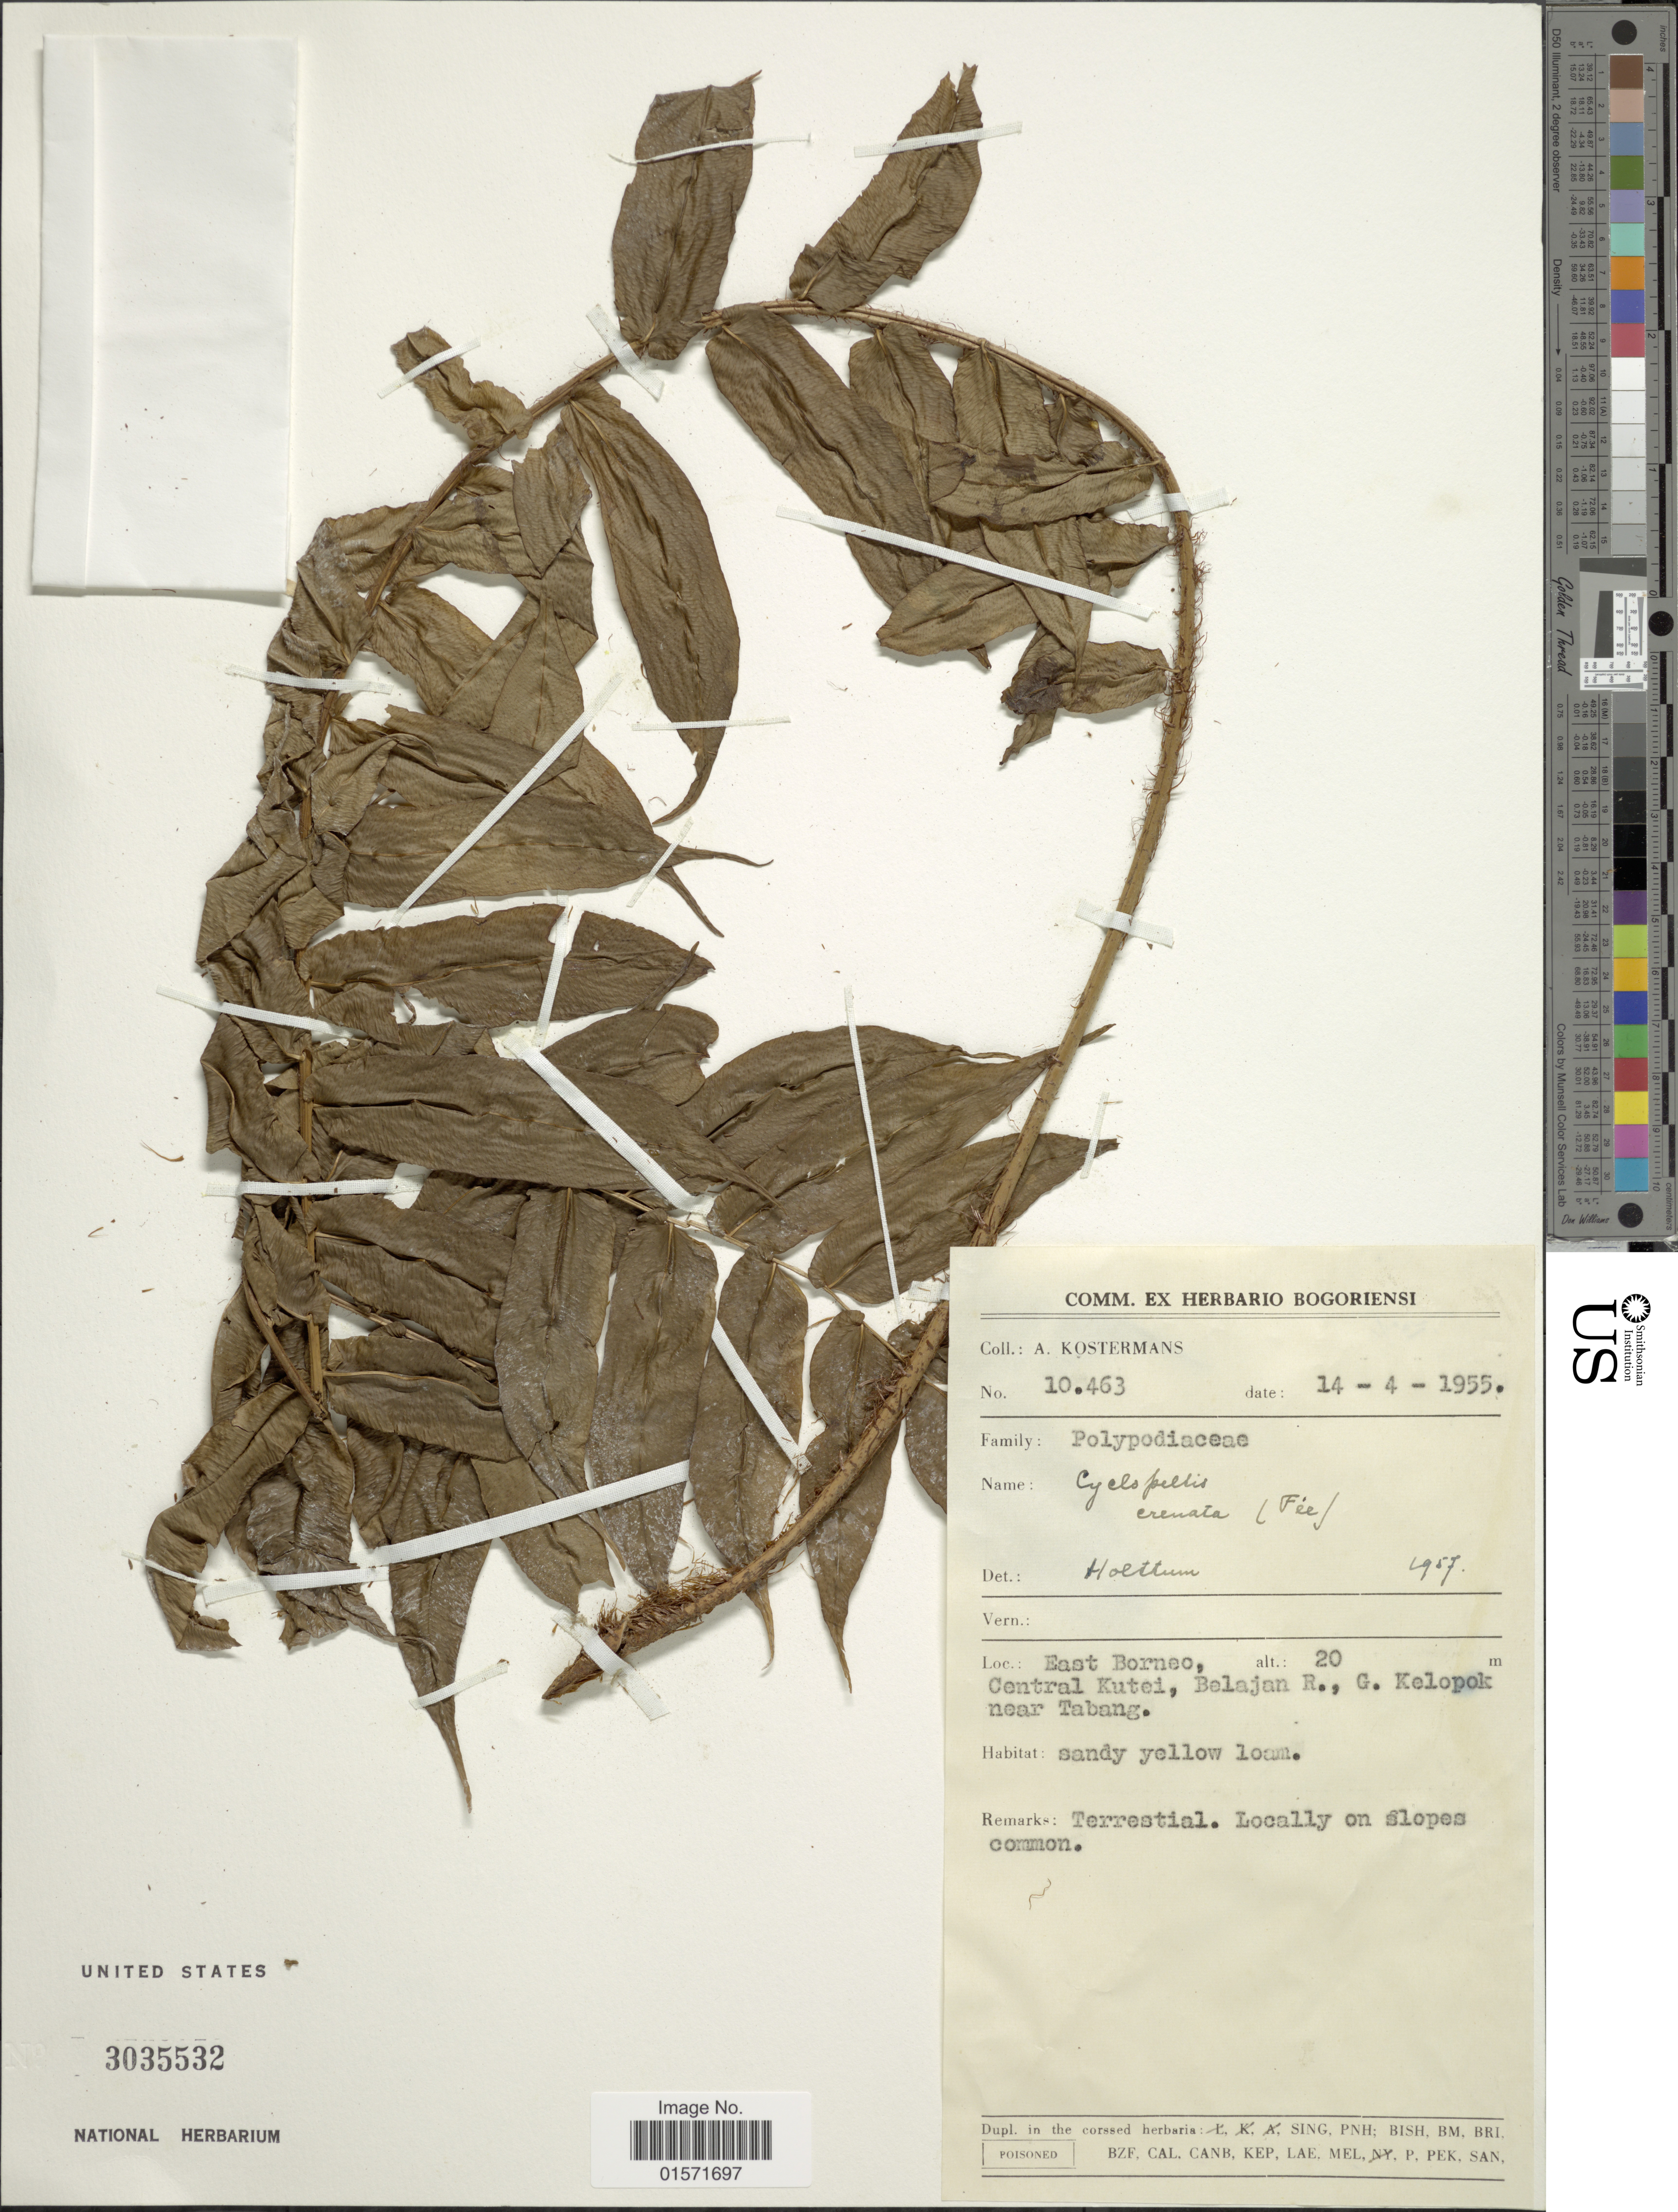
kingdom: Plantae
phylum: Tracheophyta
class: Polypodiopsida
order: Polypodiales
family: Lomariopsidaceae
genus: Cyclopeltis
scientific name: Cyclopeltis crenata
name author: (Fée) C. Chr.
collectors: A. J. G. Kostermans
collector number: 10463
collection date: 1955-04-14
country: Malaysia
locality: East Borneo, Central Kutei, belajan R., G. Kelopok near Tabang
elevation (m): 20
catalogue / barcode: US 3035532